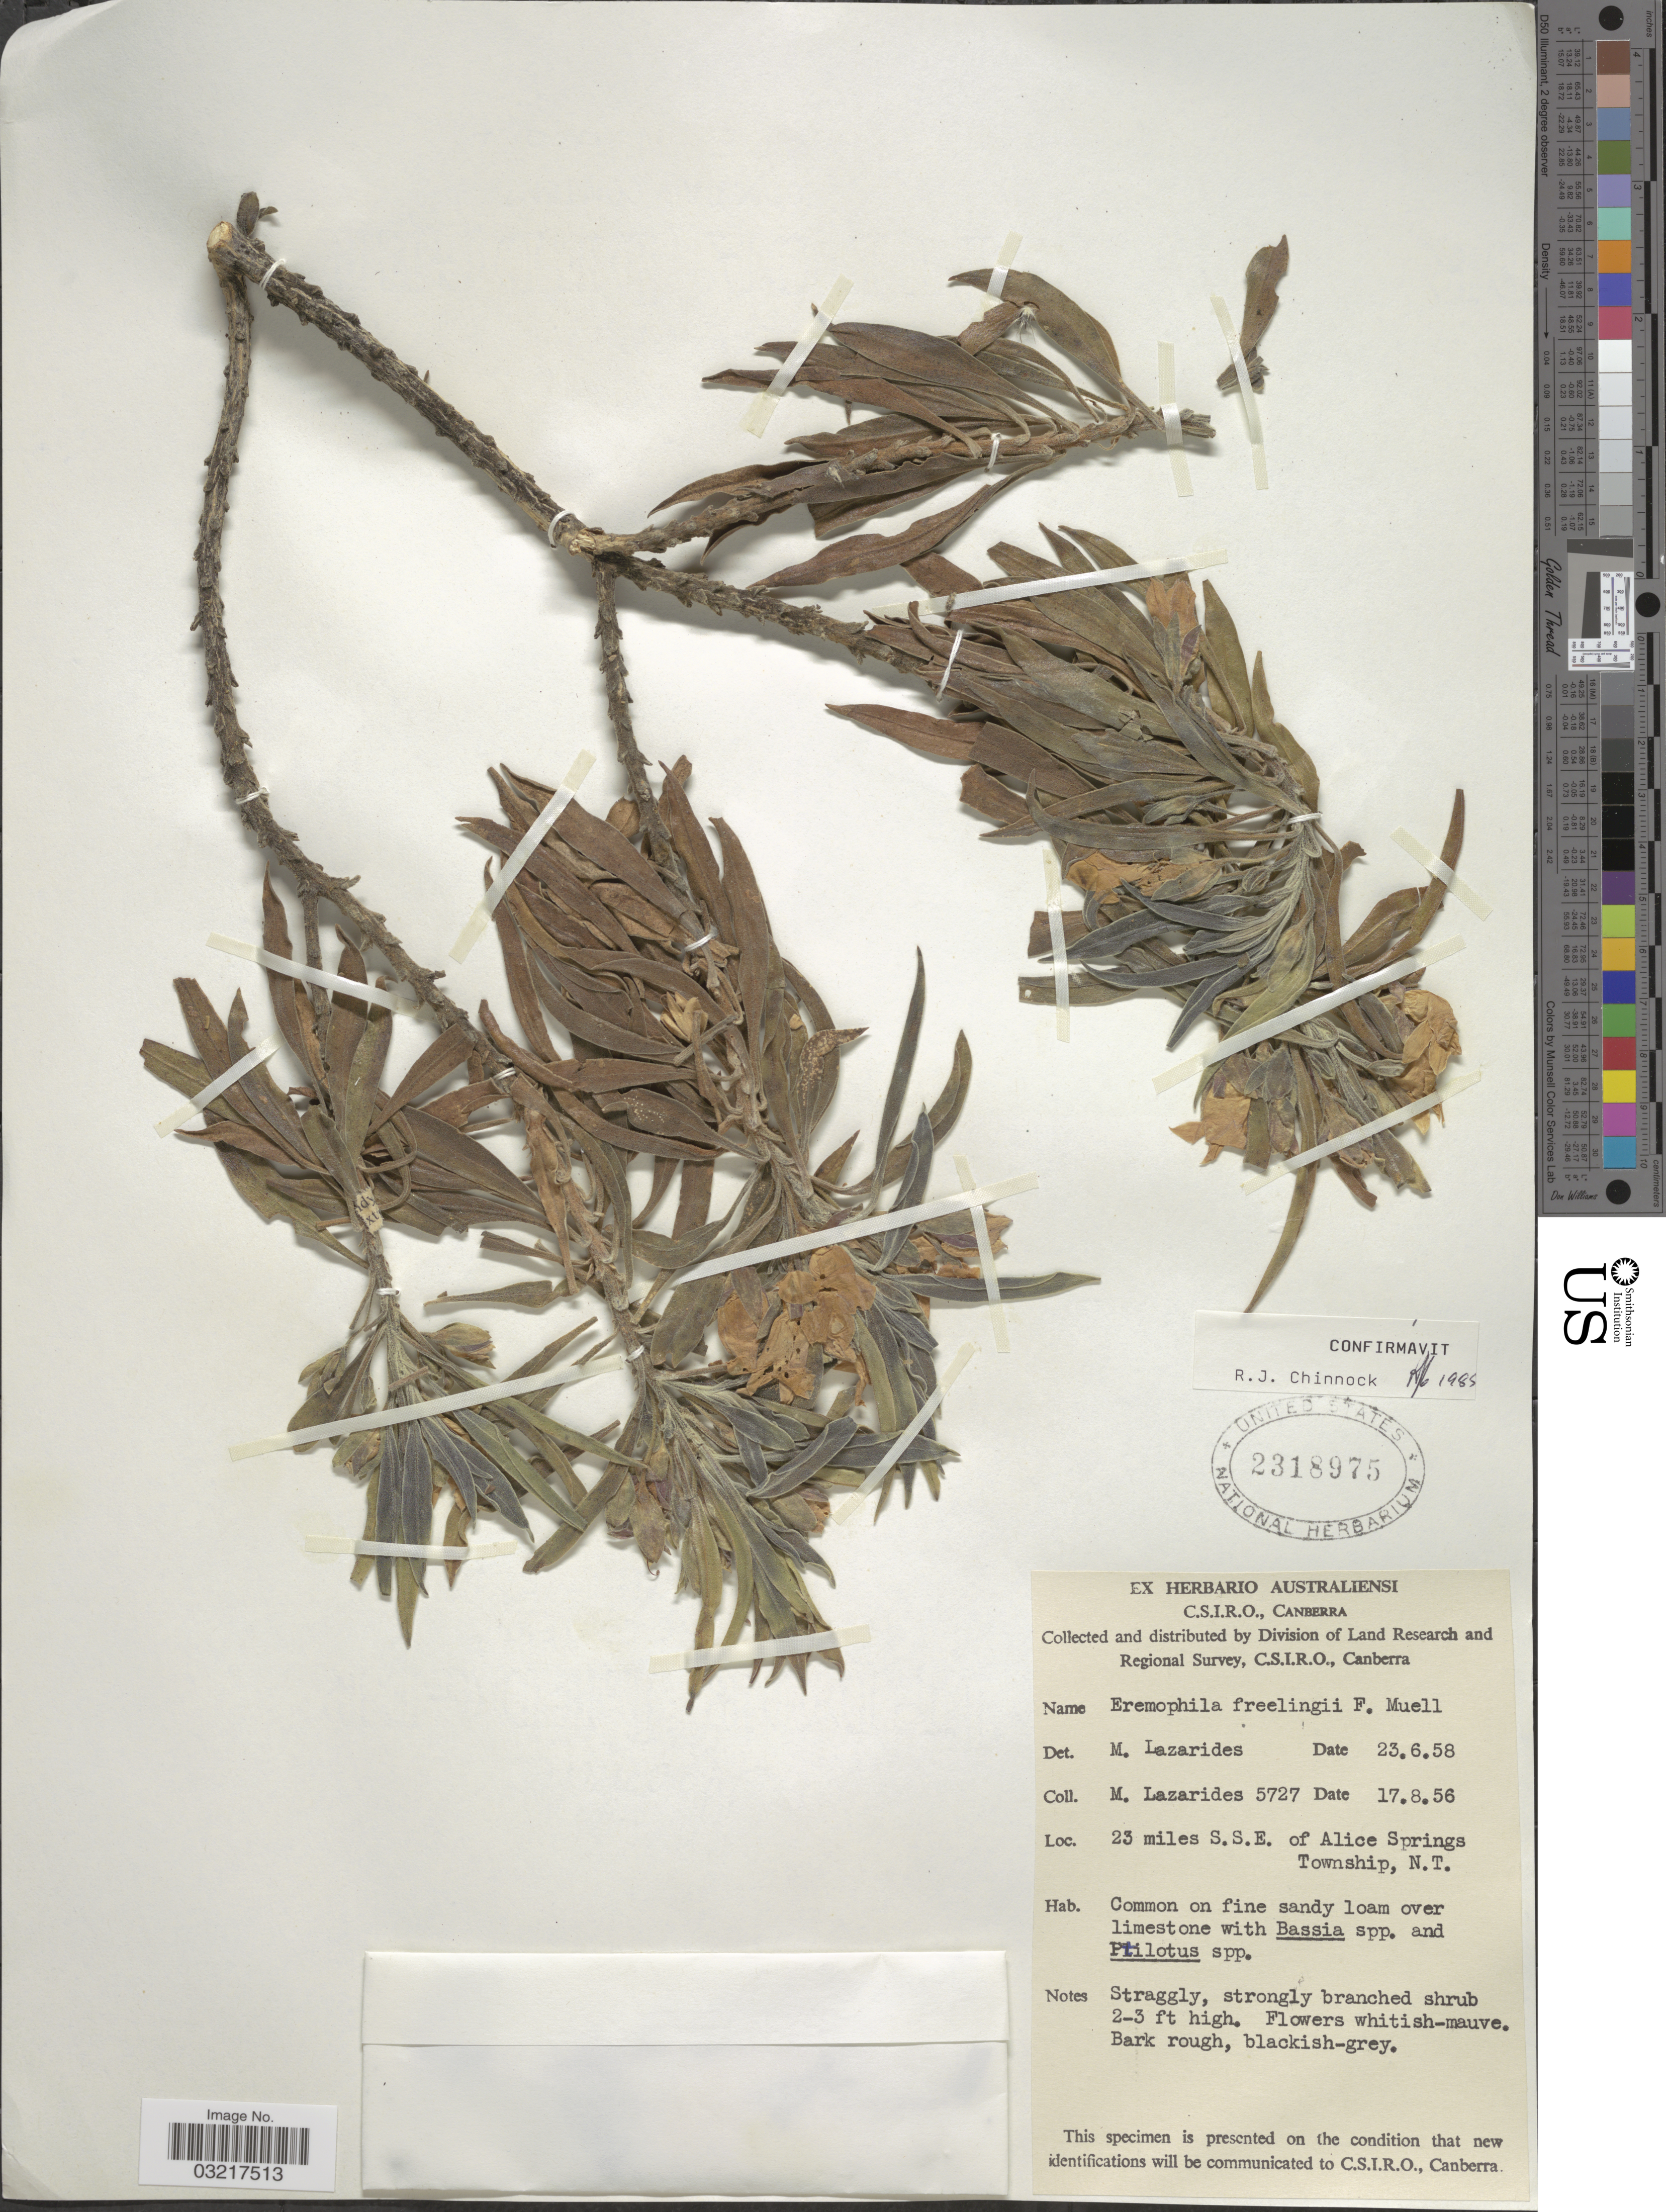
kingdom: Plantae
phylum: Tracheophyta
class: Magnoliopsida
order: Lamiales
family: Scrophulariaceae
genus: Eremophila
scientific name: Eremophila freelingii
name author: F. Muell.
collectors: M. Lazarides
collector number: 5727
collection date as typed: Transcribed d/m/y: 17/8/56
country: Australia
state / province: Northern Territory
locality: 23 miles S.S.E. of Alice Springs Township, N.T.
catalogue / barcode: US 2318975